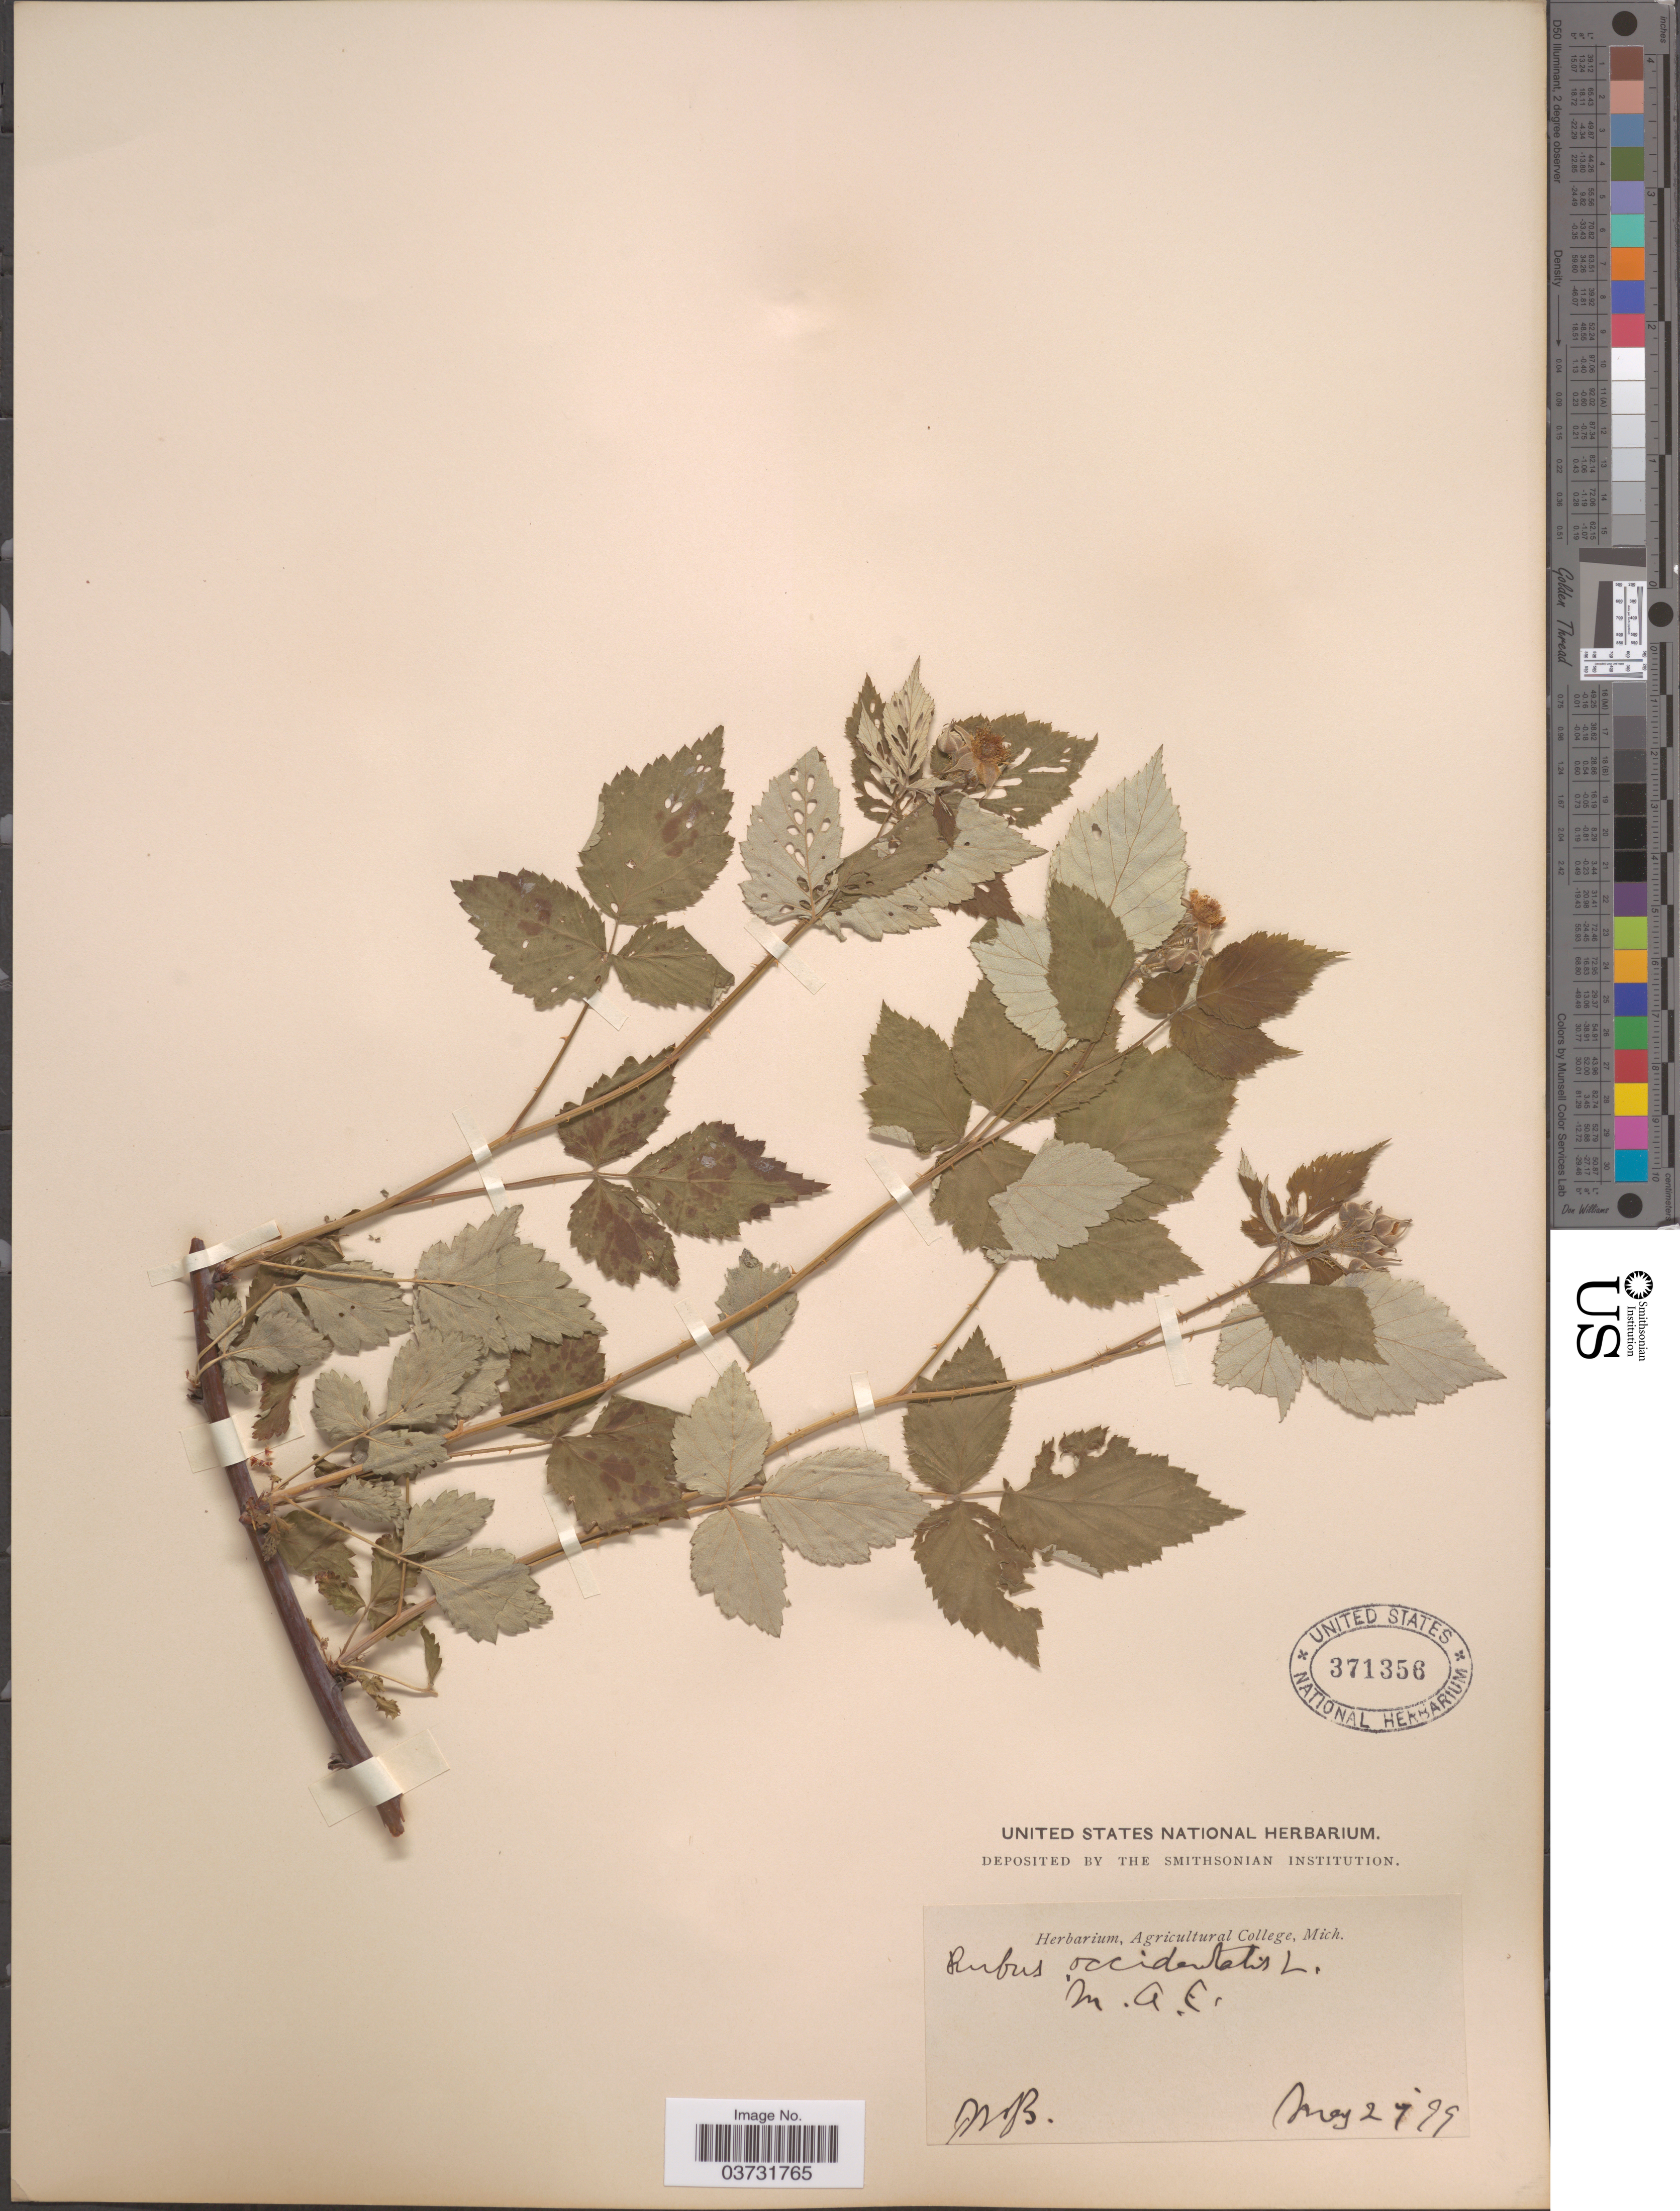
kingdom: Plantae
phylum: Tracheophyta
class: Magnoliopsida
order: Rosales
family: Rosaceae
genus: Rubus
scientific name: Rubus occidentalis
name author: L.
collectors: W.J.B.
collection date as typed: Transcribed d/m/y: 27/5/99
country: United States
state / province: Michigan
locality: M.A.C.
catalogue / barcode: US 371356